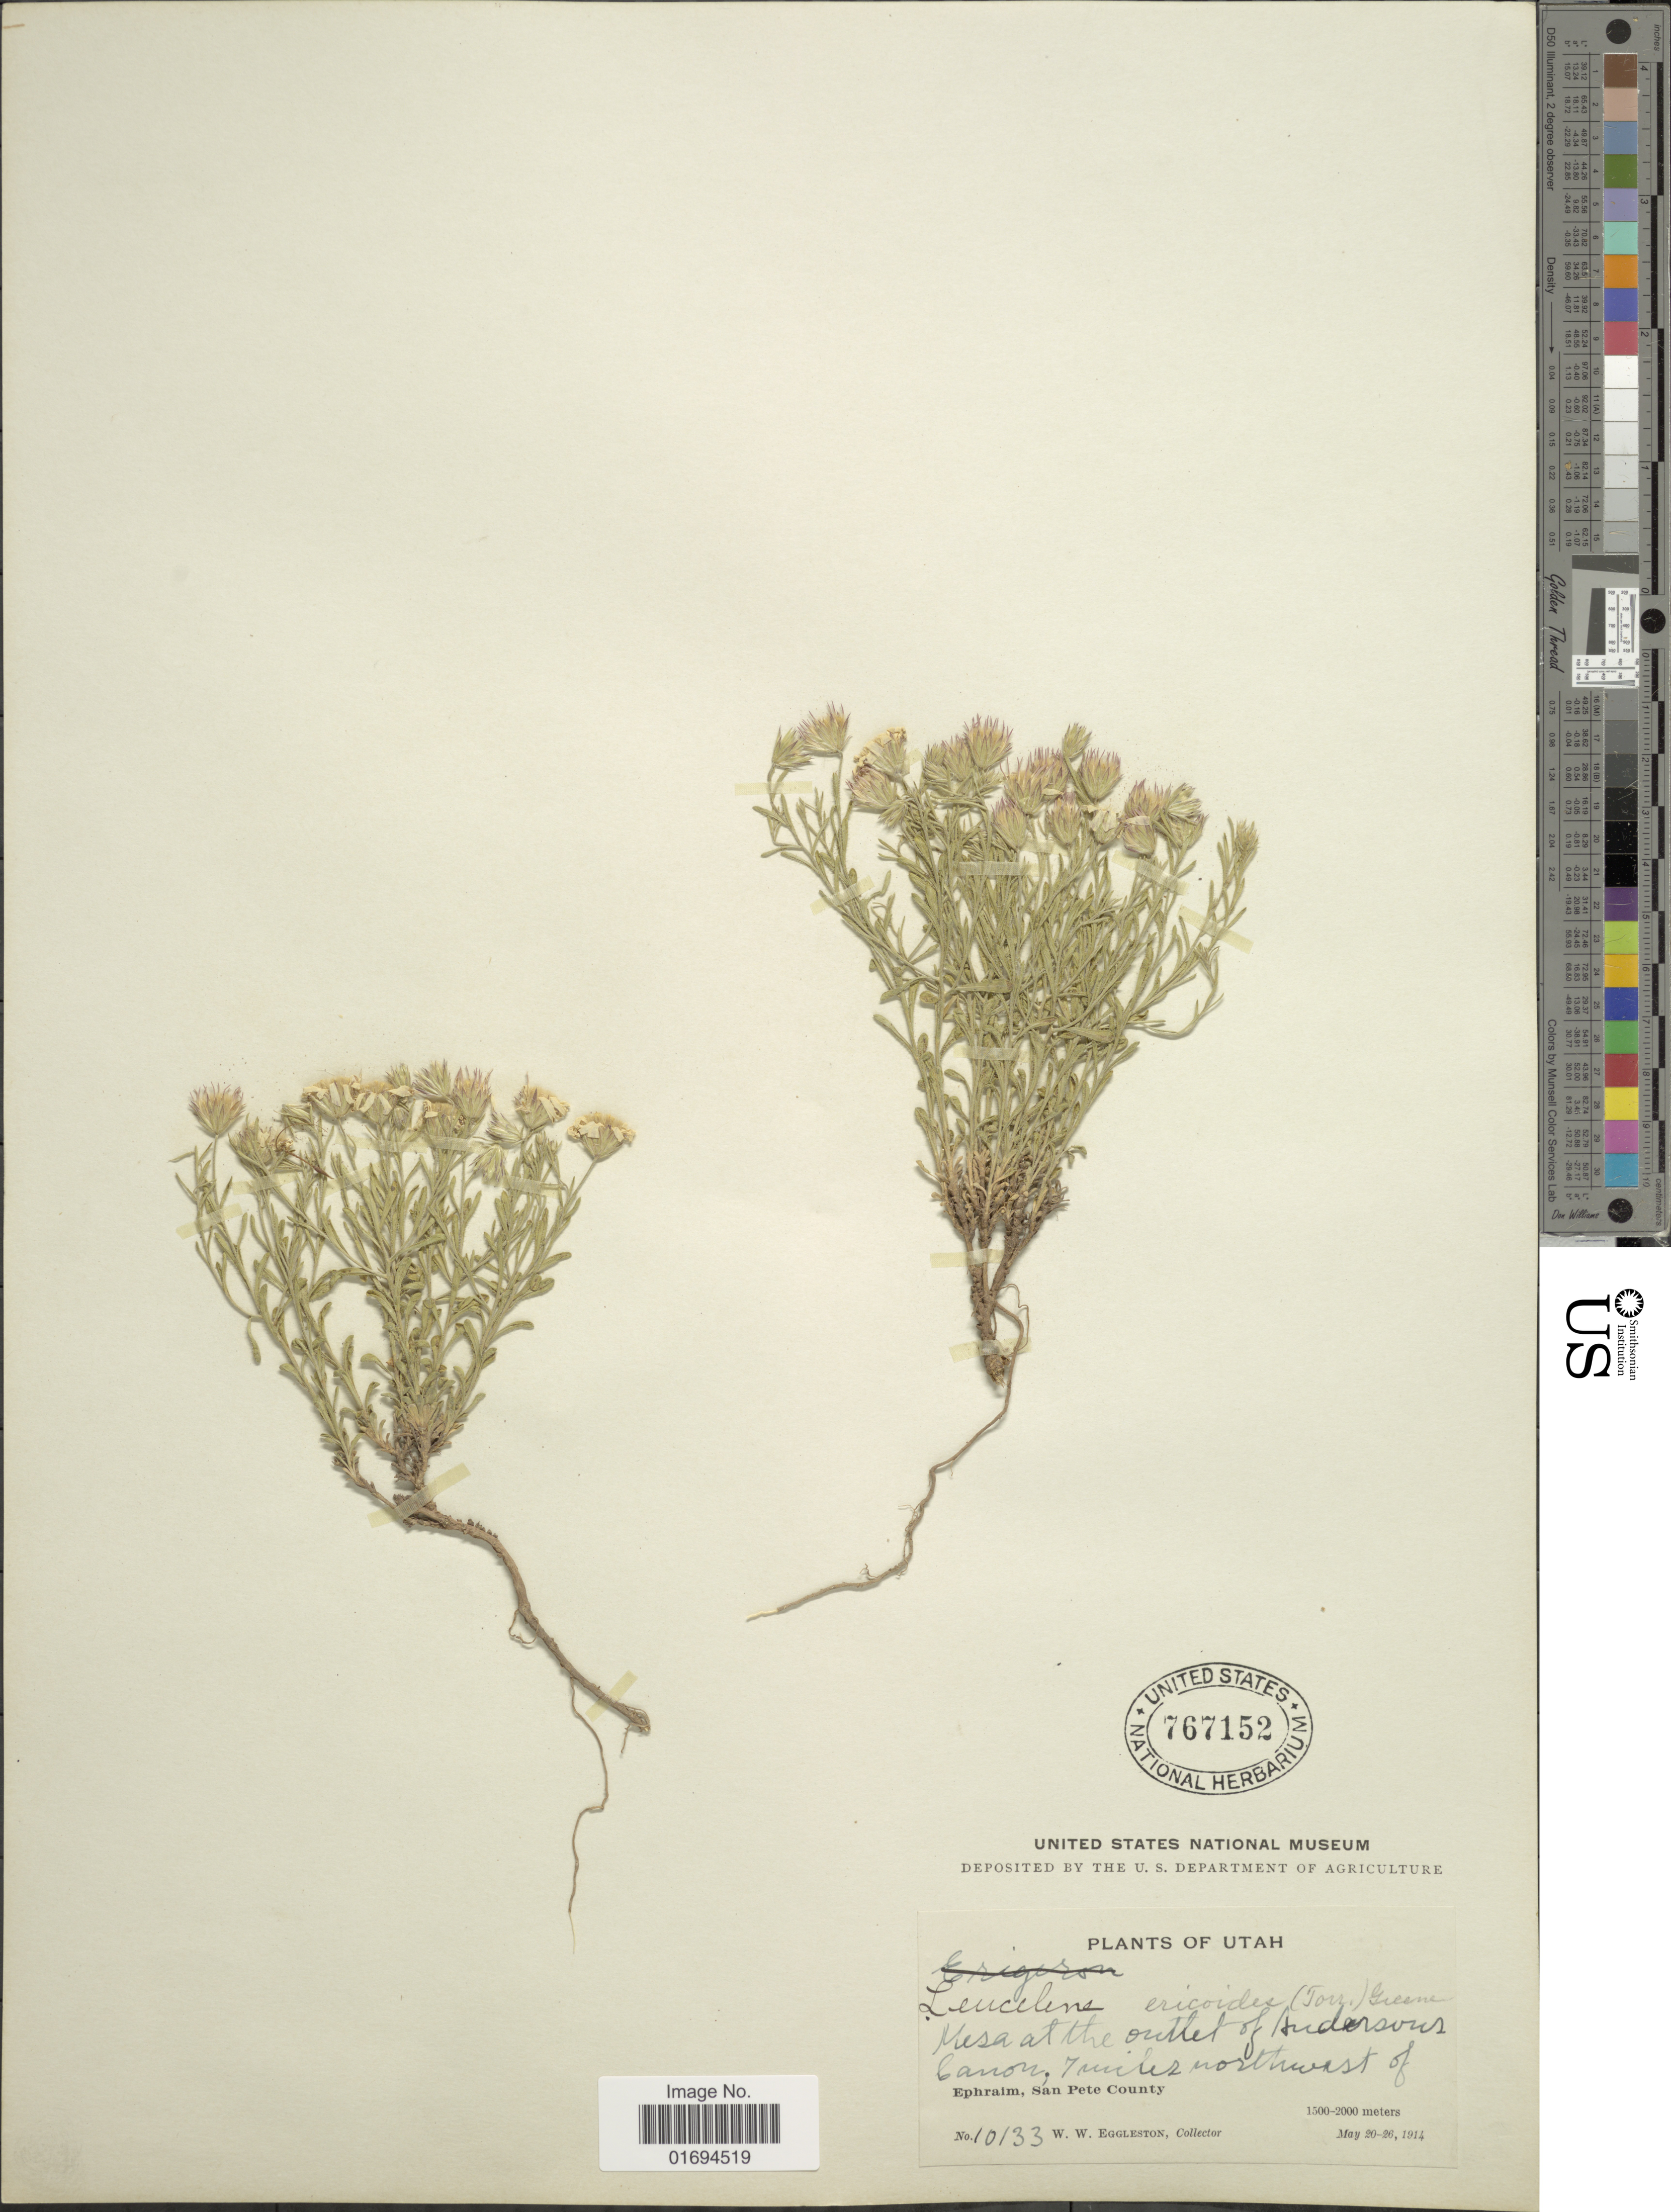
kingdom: Plantae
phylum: Tracheophyta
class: Magnoliopsida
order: Asterales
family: Asteraceae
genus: Chaetopappa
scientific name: Chaetopappa ericoides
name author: (Torr.) G.L. Nesom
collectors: W. W. Eggleston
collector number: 10133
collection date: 1914-05-20/1914-05-26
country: United States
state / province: Utah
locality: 7 miles northwest of Ephraim, San Pete County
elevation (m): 1500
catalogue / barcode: US 767152